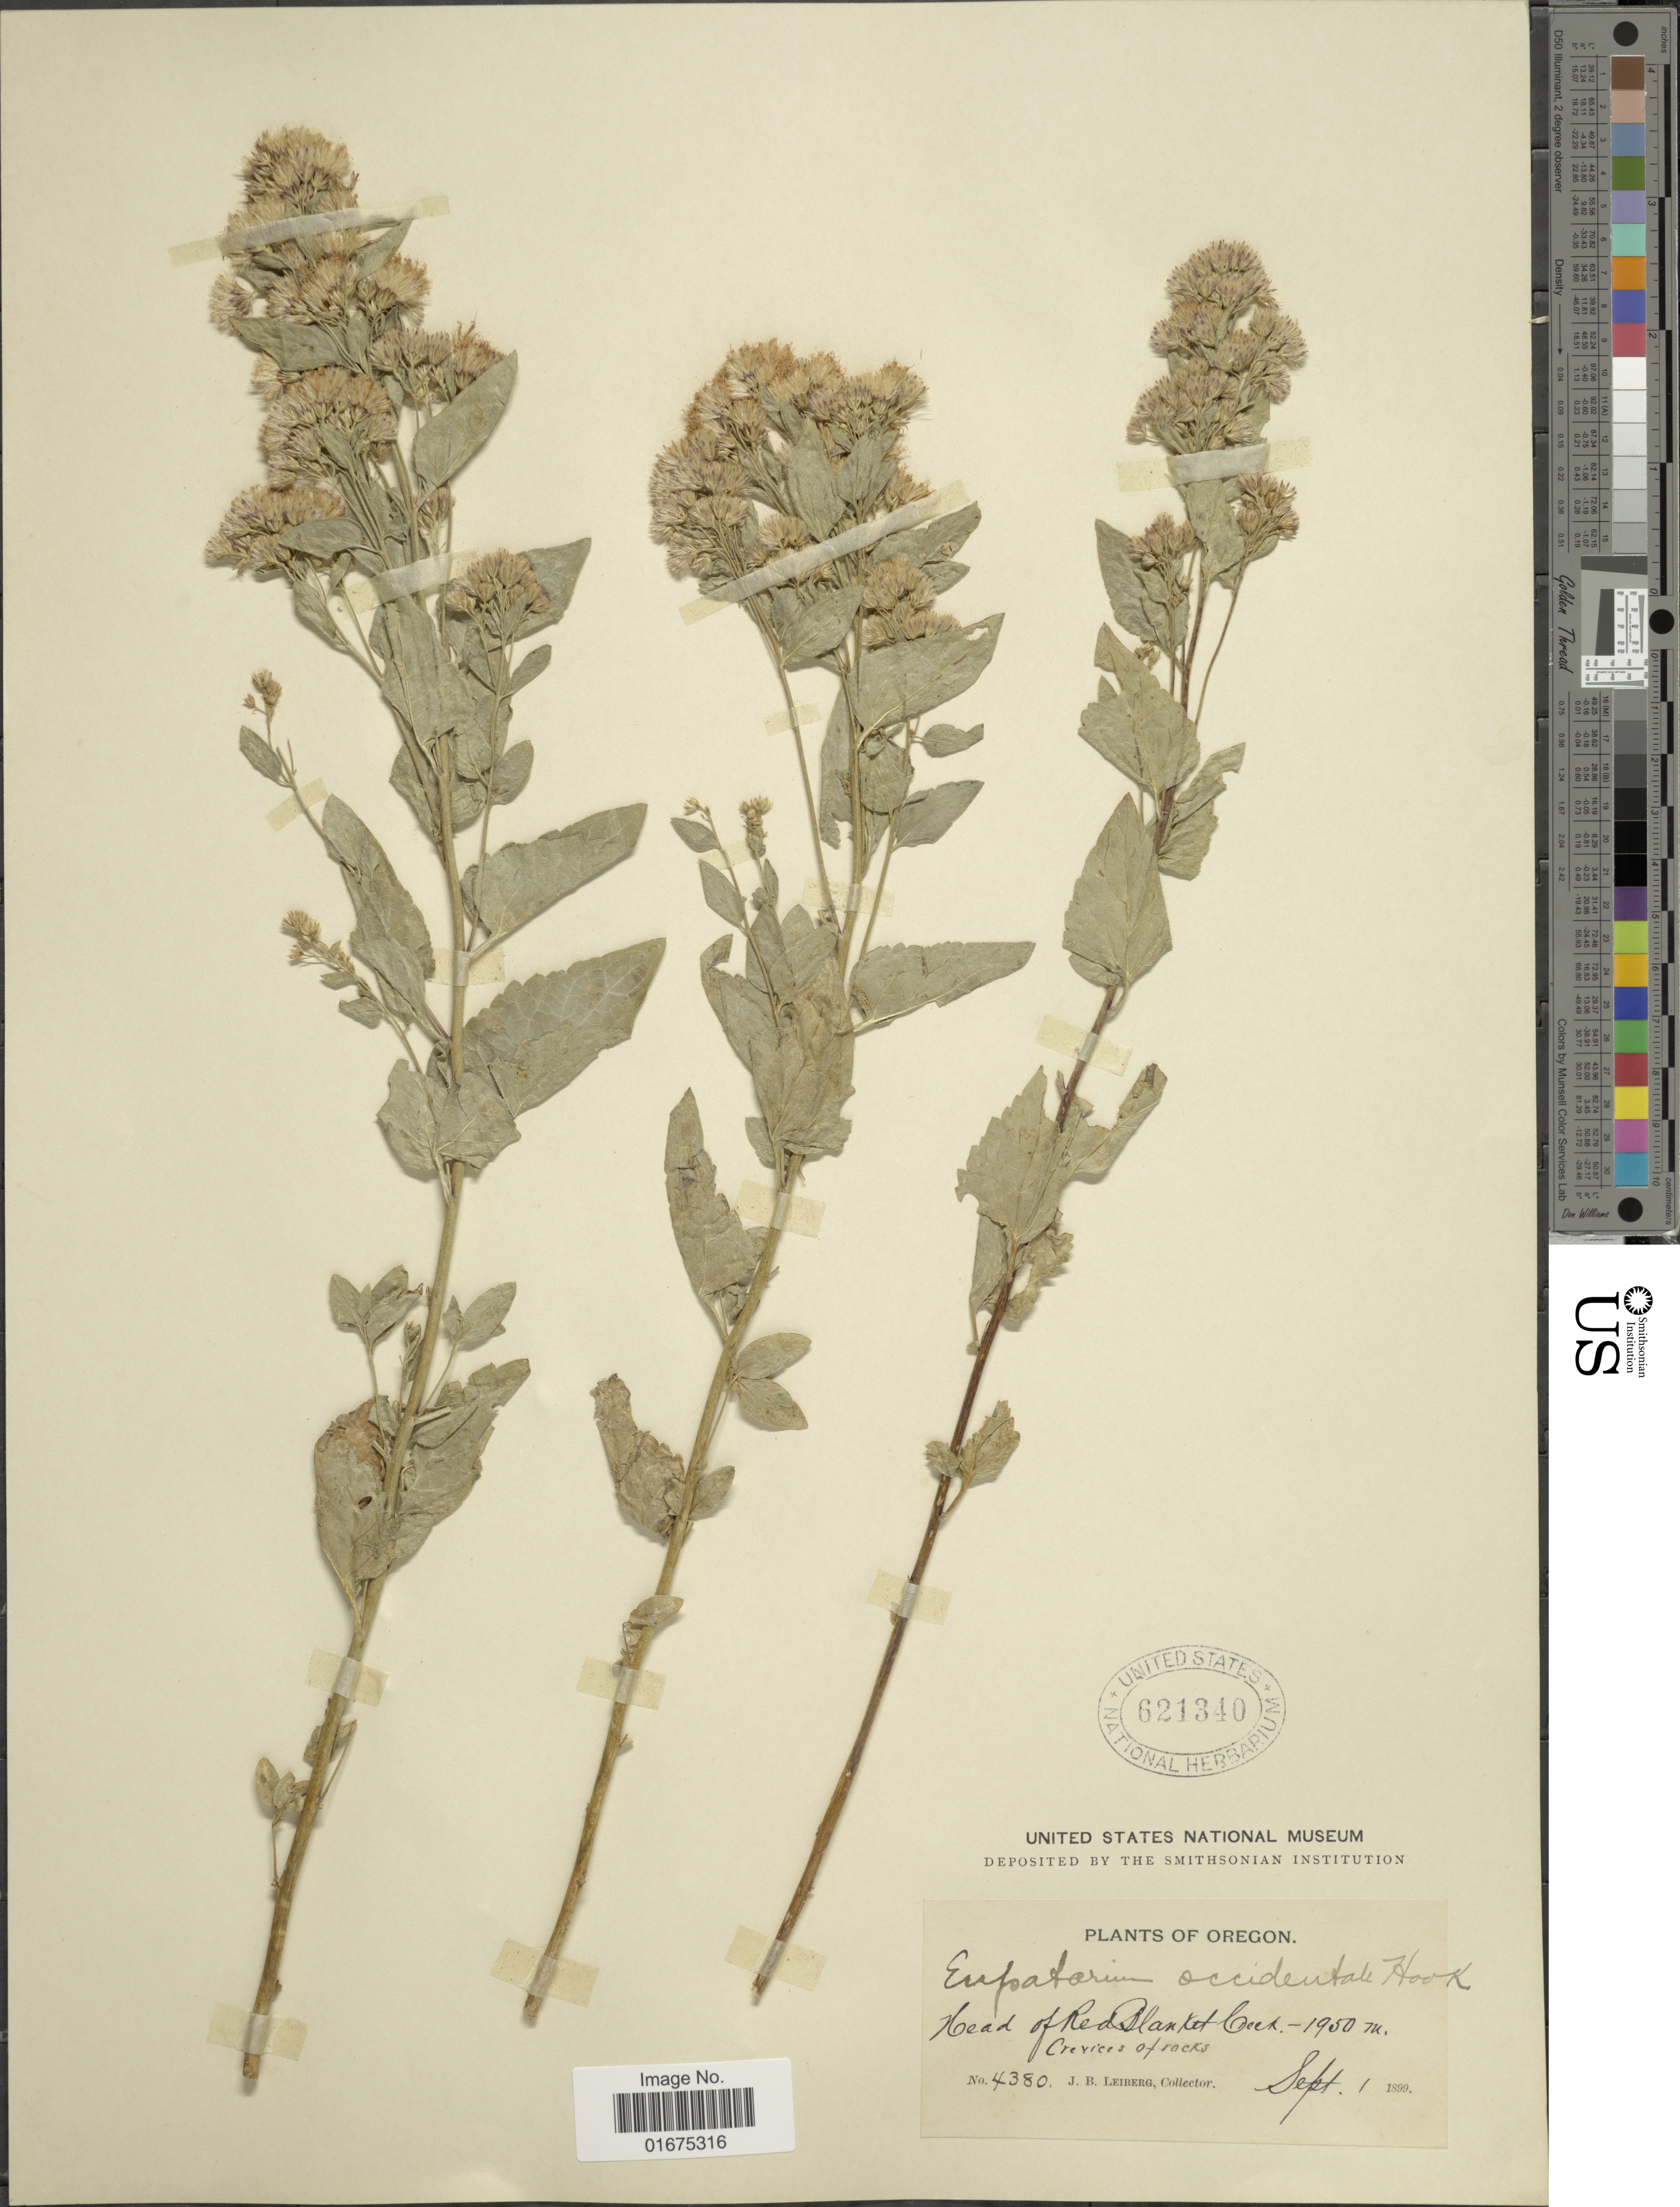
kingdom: Plantae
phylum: Tracheophyta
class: Magnoliopsida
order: Asterales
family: Asteraceae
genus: Ageratina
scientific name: Ageratina occidentalis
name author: (Hook.) R.M. King & H. Rob.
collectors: J. B. Leiberg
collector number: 4380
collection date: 1899-09-01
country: United States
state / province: Oregon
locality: Head of Red Blanket Creek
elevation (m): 1950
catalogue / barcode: US 621340